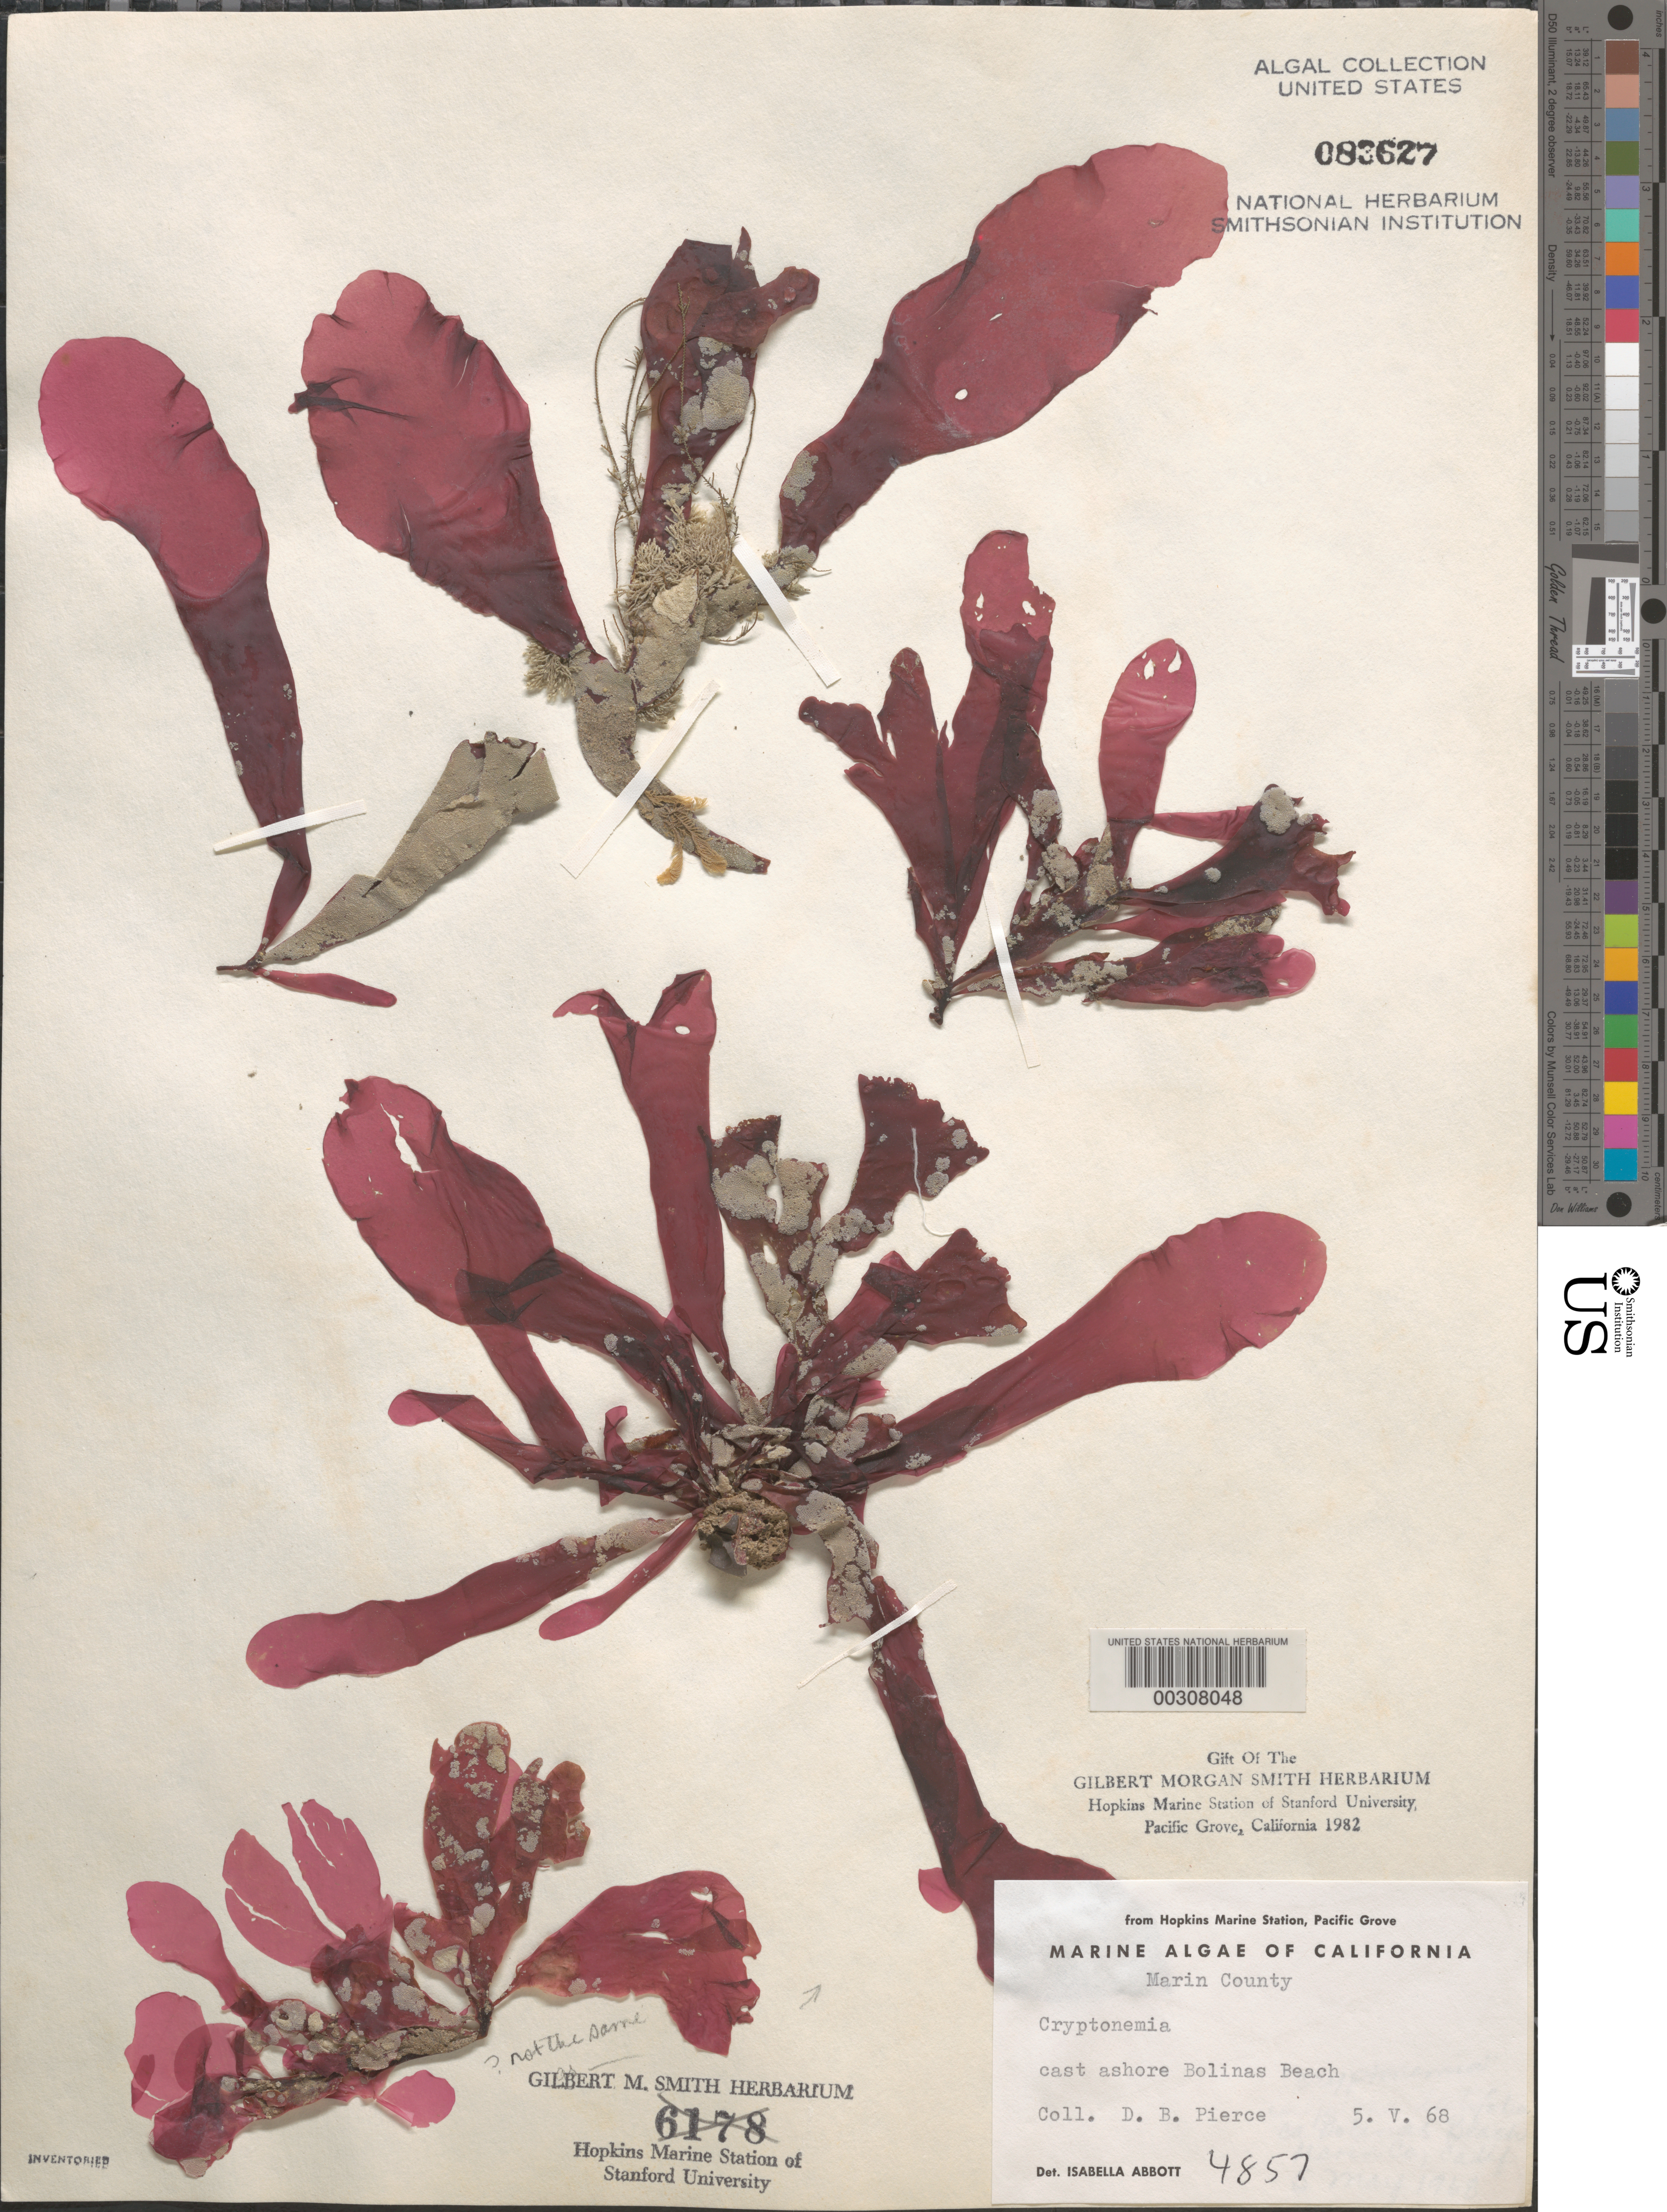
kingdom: Plantae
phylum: Rhodophyta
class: Florideophyceae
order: Halymeniales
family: Halymeniaceae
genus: Cryptonemia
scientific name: Cryptonemia sp.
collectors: D. Pierce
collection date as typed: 5 May 68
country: United States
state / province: California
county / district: Marin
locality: Marin County. Cast ashore Bolinas Beach.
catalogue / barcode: US 83627